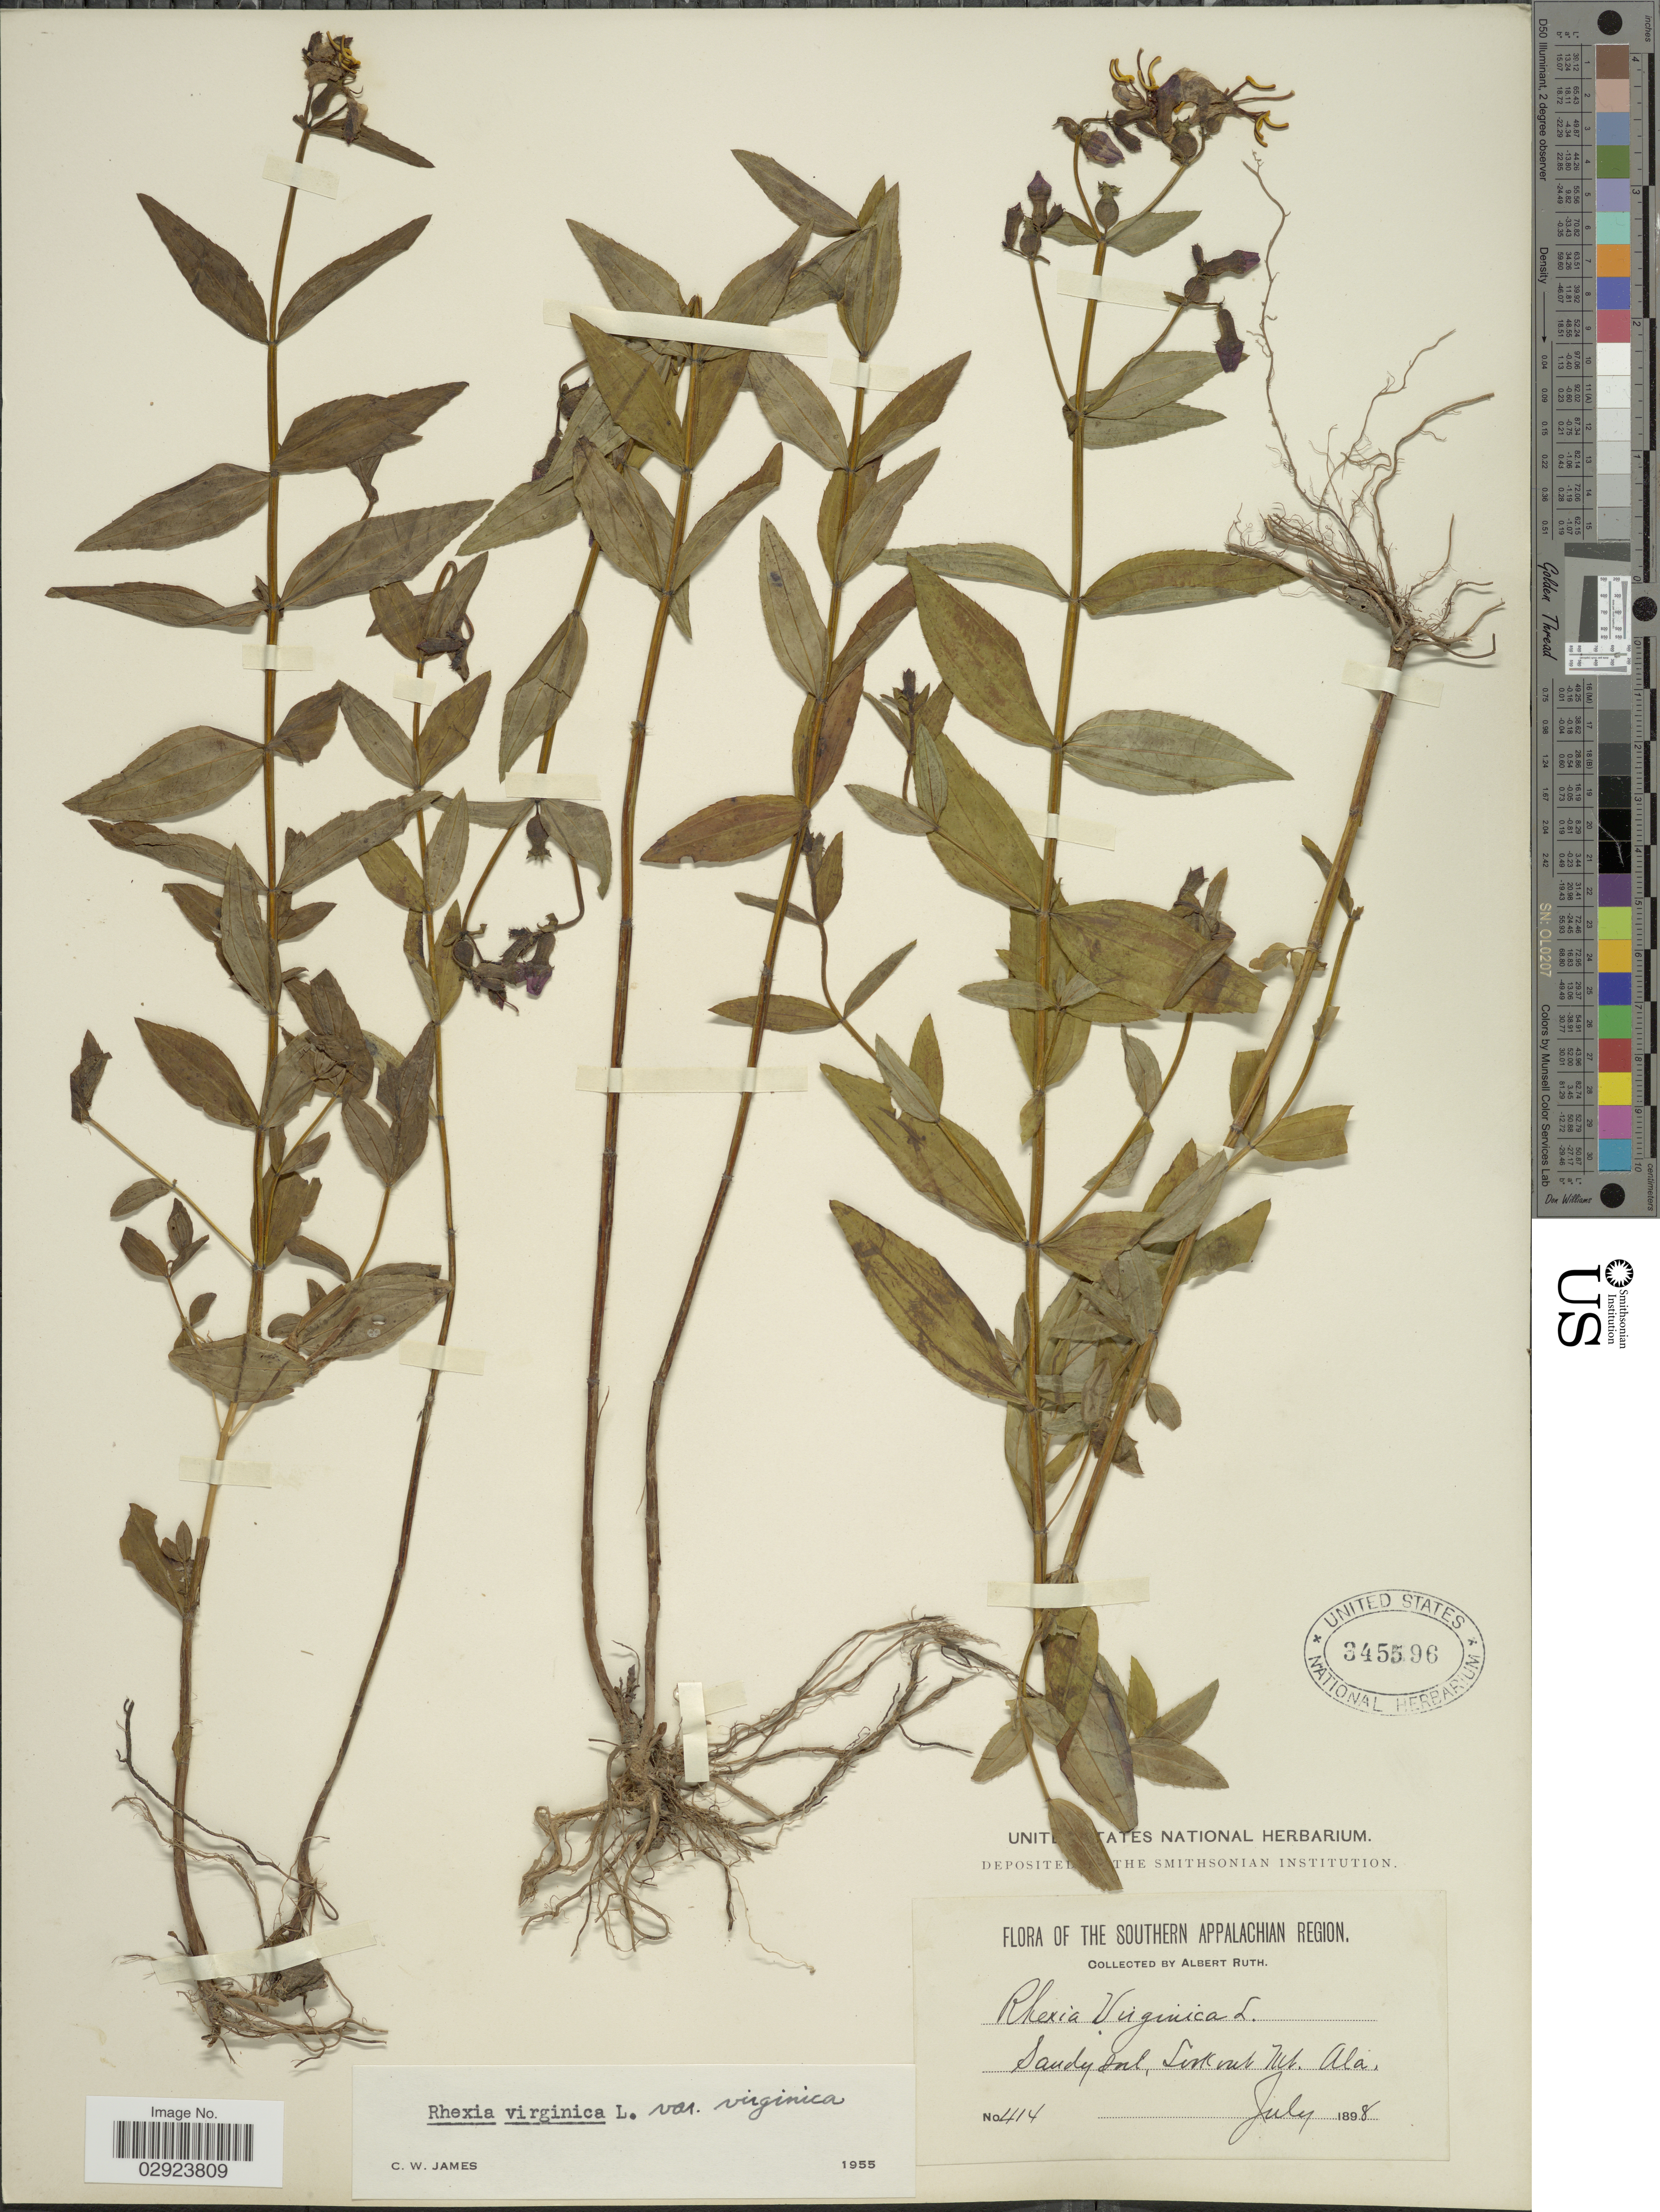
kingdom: Plantae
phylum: Tracheophyta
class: Magnoliopsida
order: Myrtales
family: Melastomataceae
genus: Rhexia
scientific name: Rhexia virginica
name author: L.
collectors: A. Ruth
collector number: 414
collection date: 1898-07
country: United States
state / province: Alabama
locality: Southern Appalachian Region. Look out Mt. Ala.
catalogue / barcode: US 345596